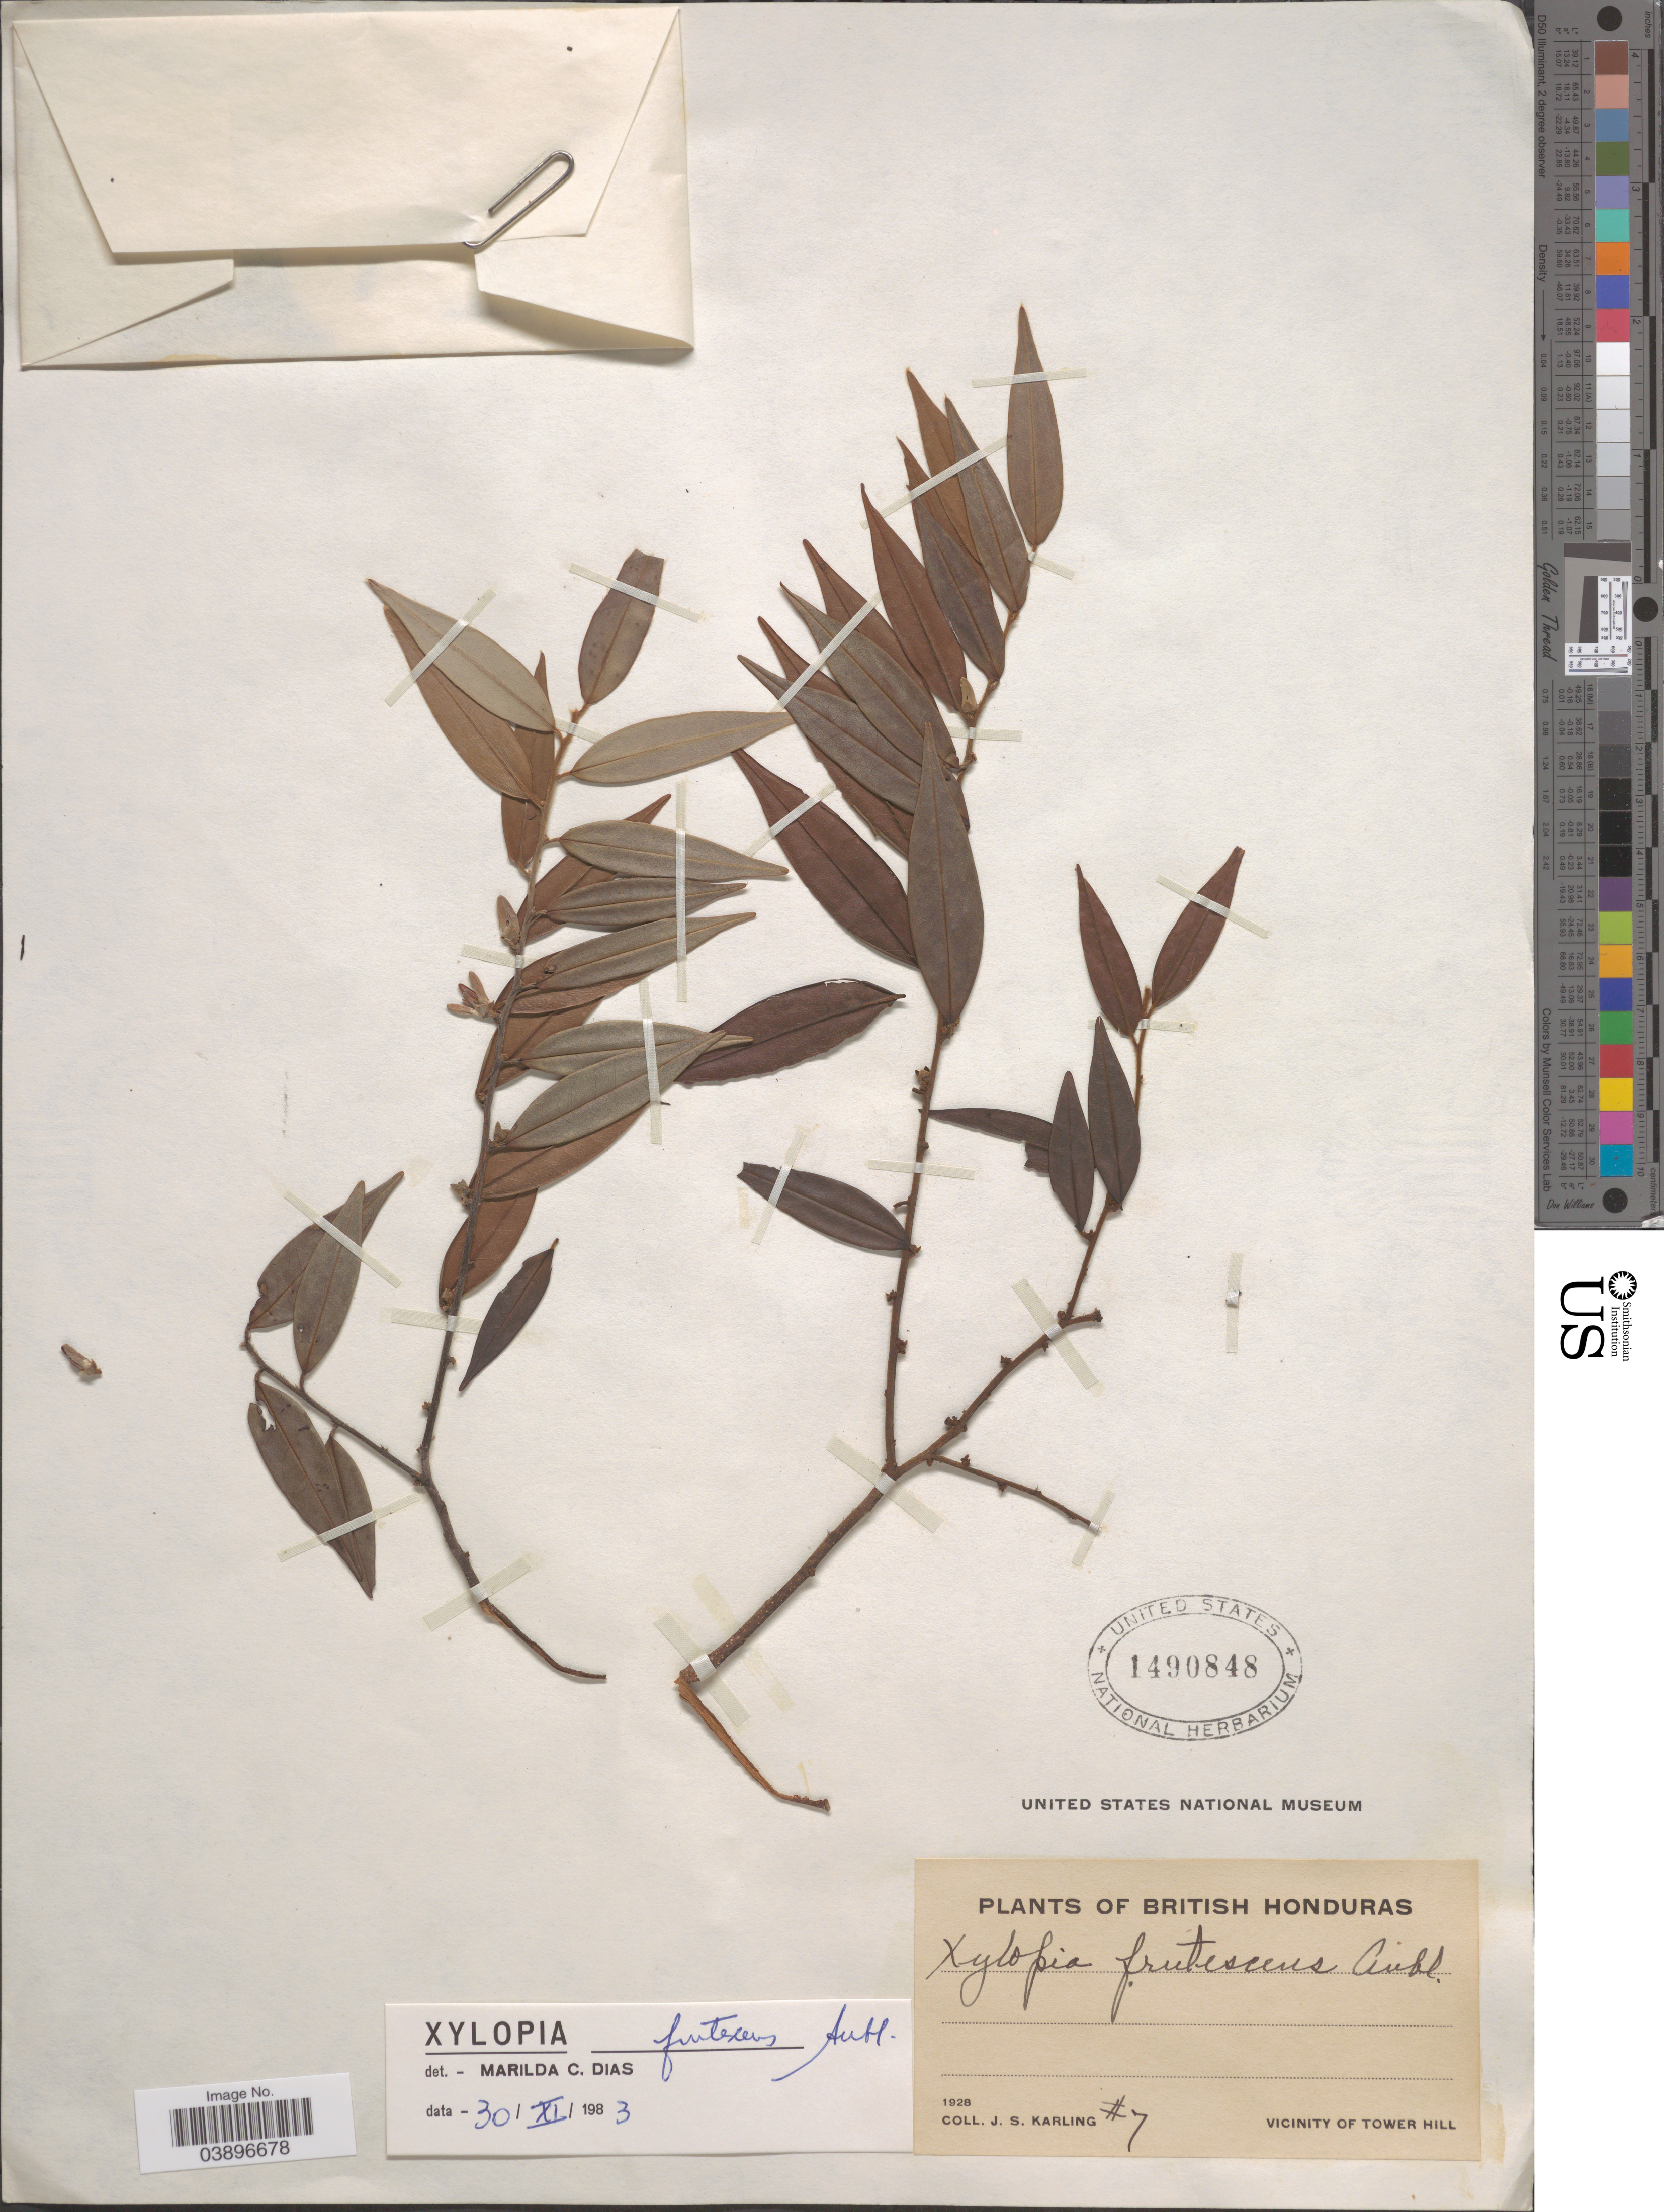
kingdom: Plantae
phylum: Tracheophyta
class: Magnoliopsida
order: Magnoliales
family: Annonaceae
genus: Xylopia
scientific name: Xylopia frutescens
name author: Aubl.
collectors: J. Karling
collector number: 7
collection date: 1928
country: Belize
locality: British Honduras. Vicinity of Tower Hill.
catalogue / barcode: US 1490848